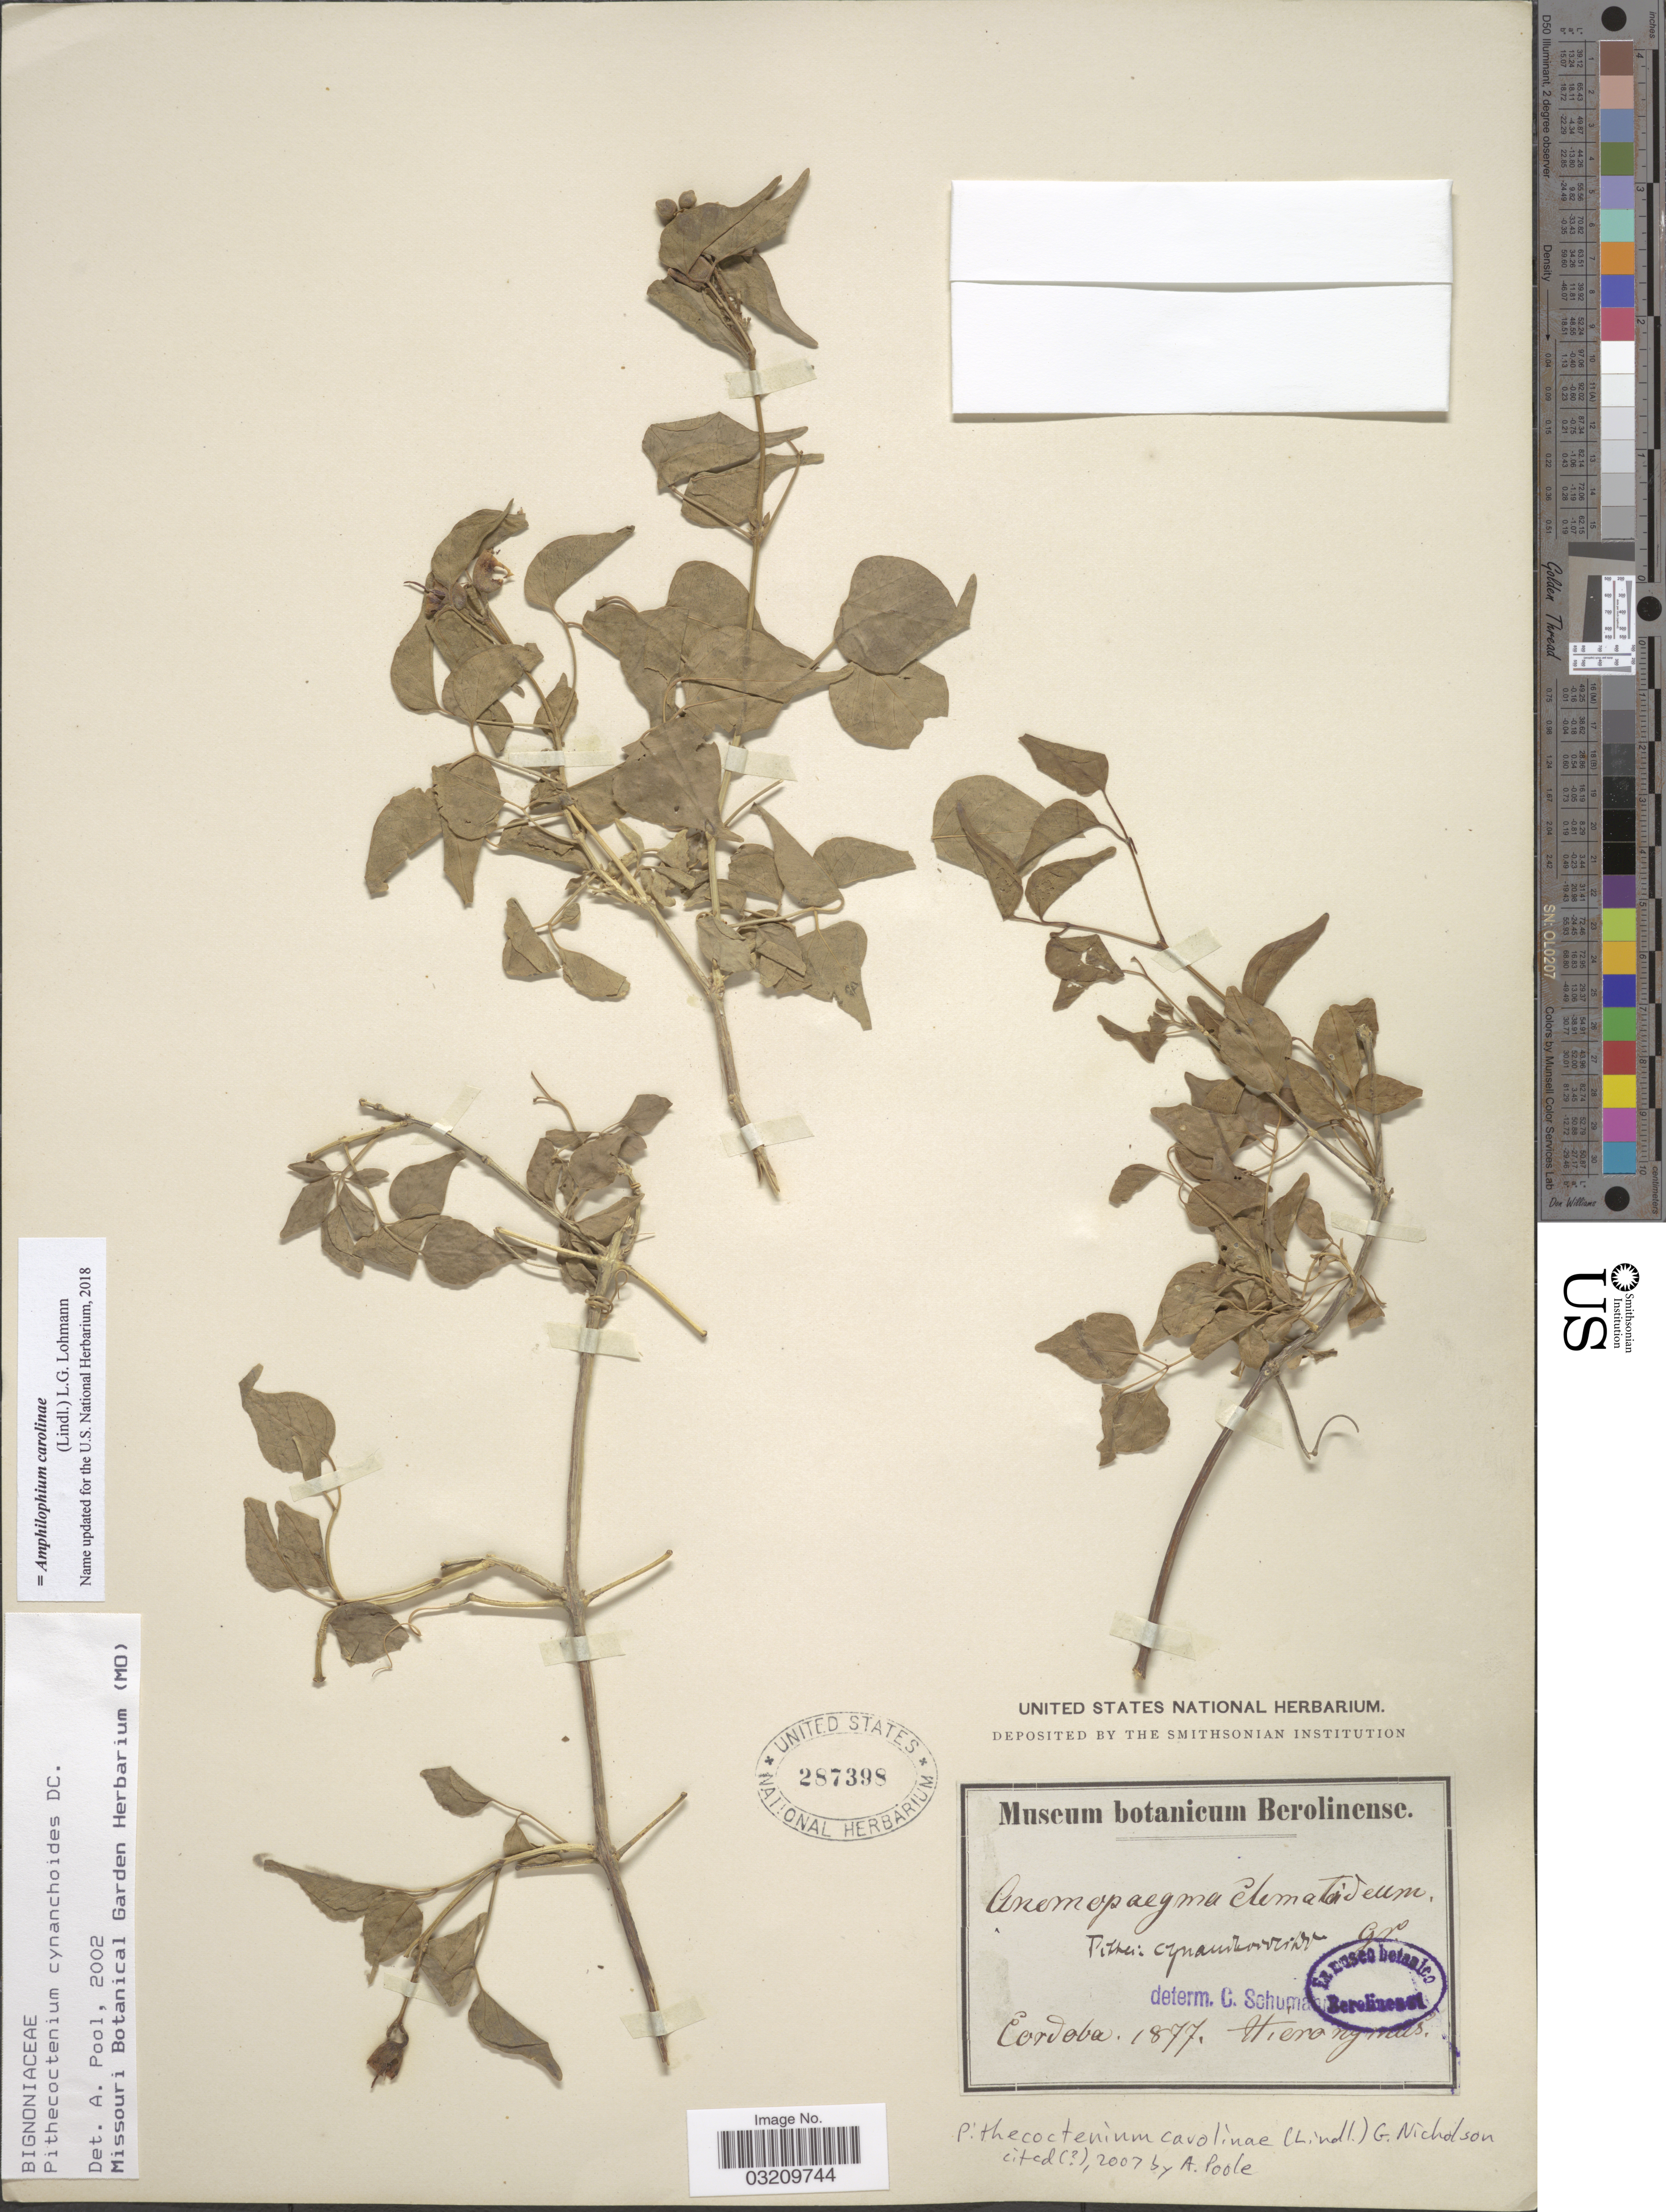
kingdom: Plantae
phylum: Tracheophyta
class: Magnoliopsida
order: Lamiales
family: Bignoniaceae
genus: Amphilophium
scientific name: Amphilophium carolinae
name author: (Lindl.) L.G. Lohmann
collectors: -. Hieronymus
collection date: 1877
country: Argentina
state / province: Cordoba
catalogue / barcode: US 287398